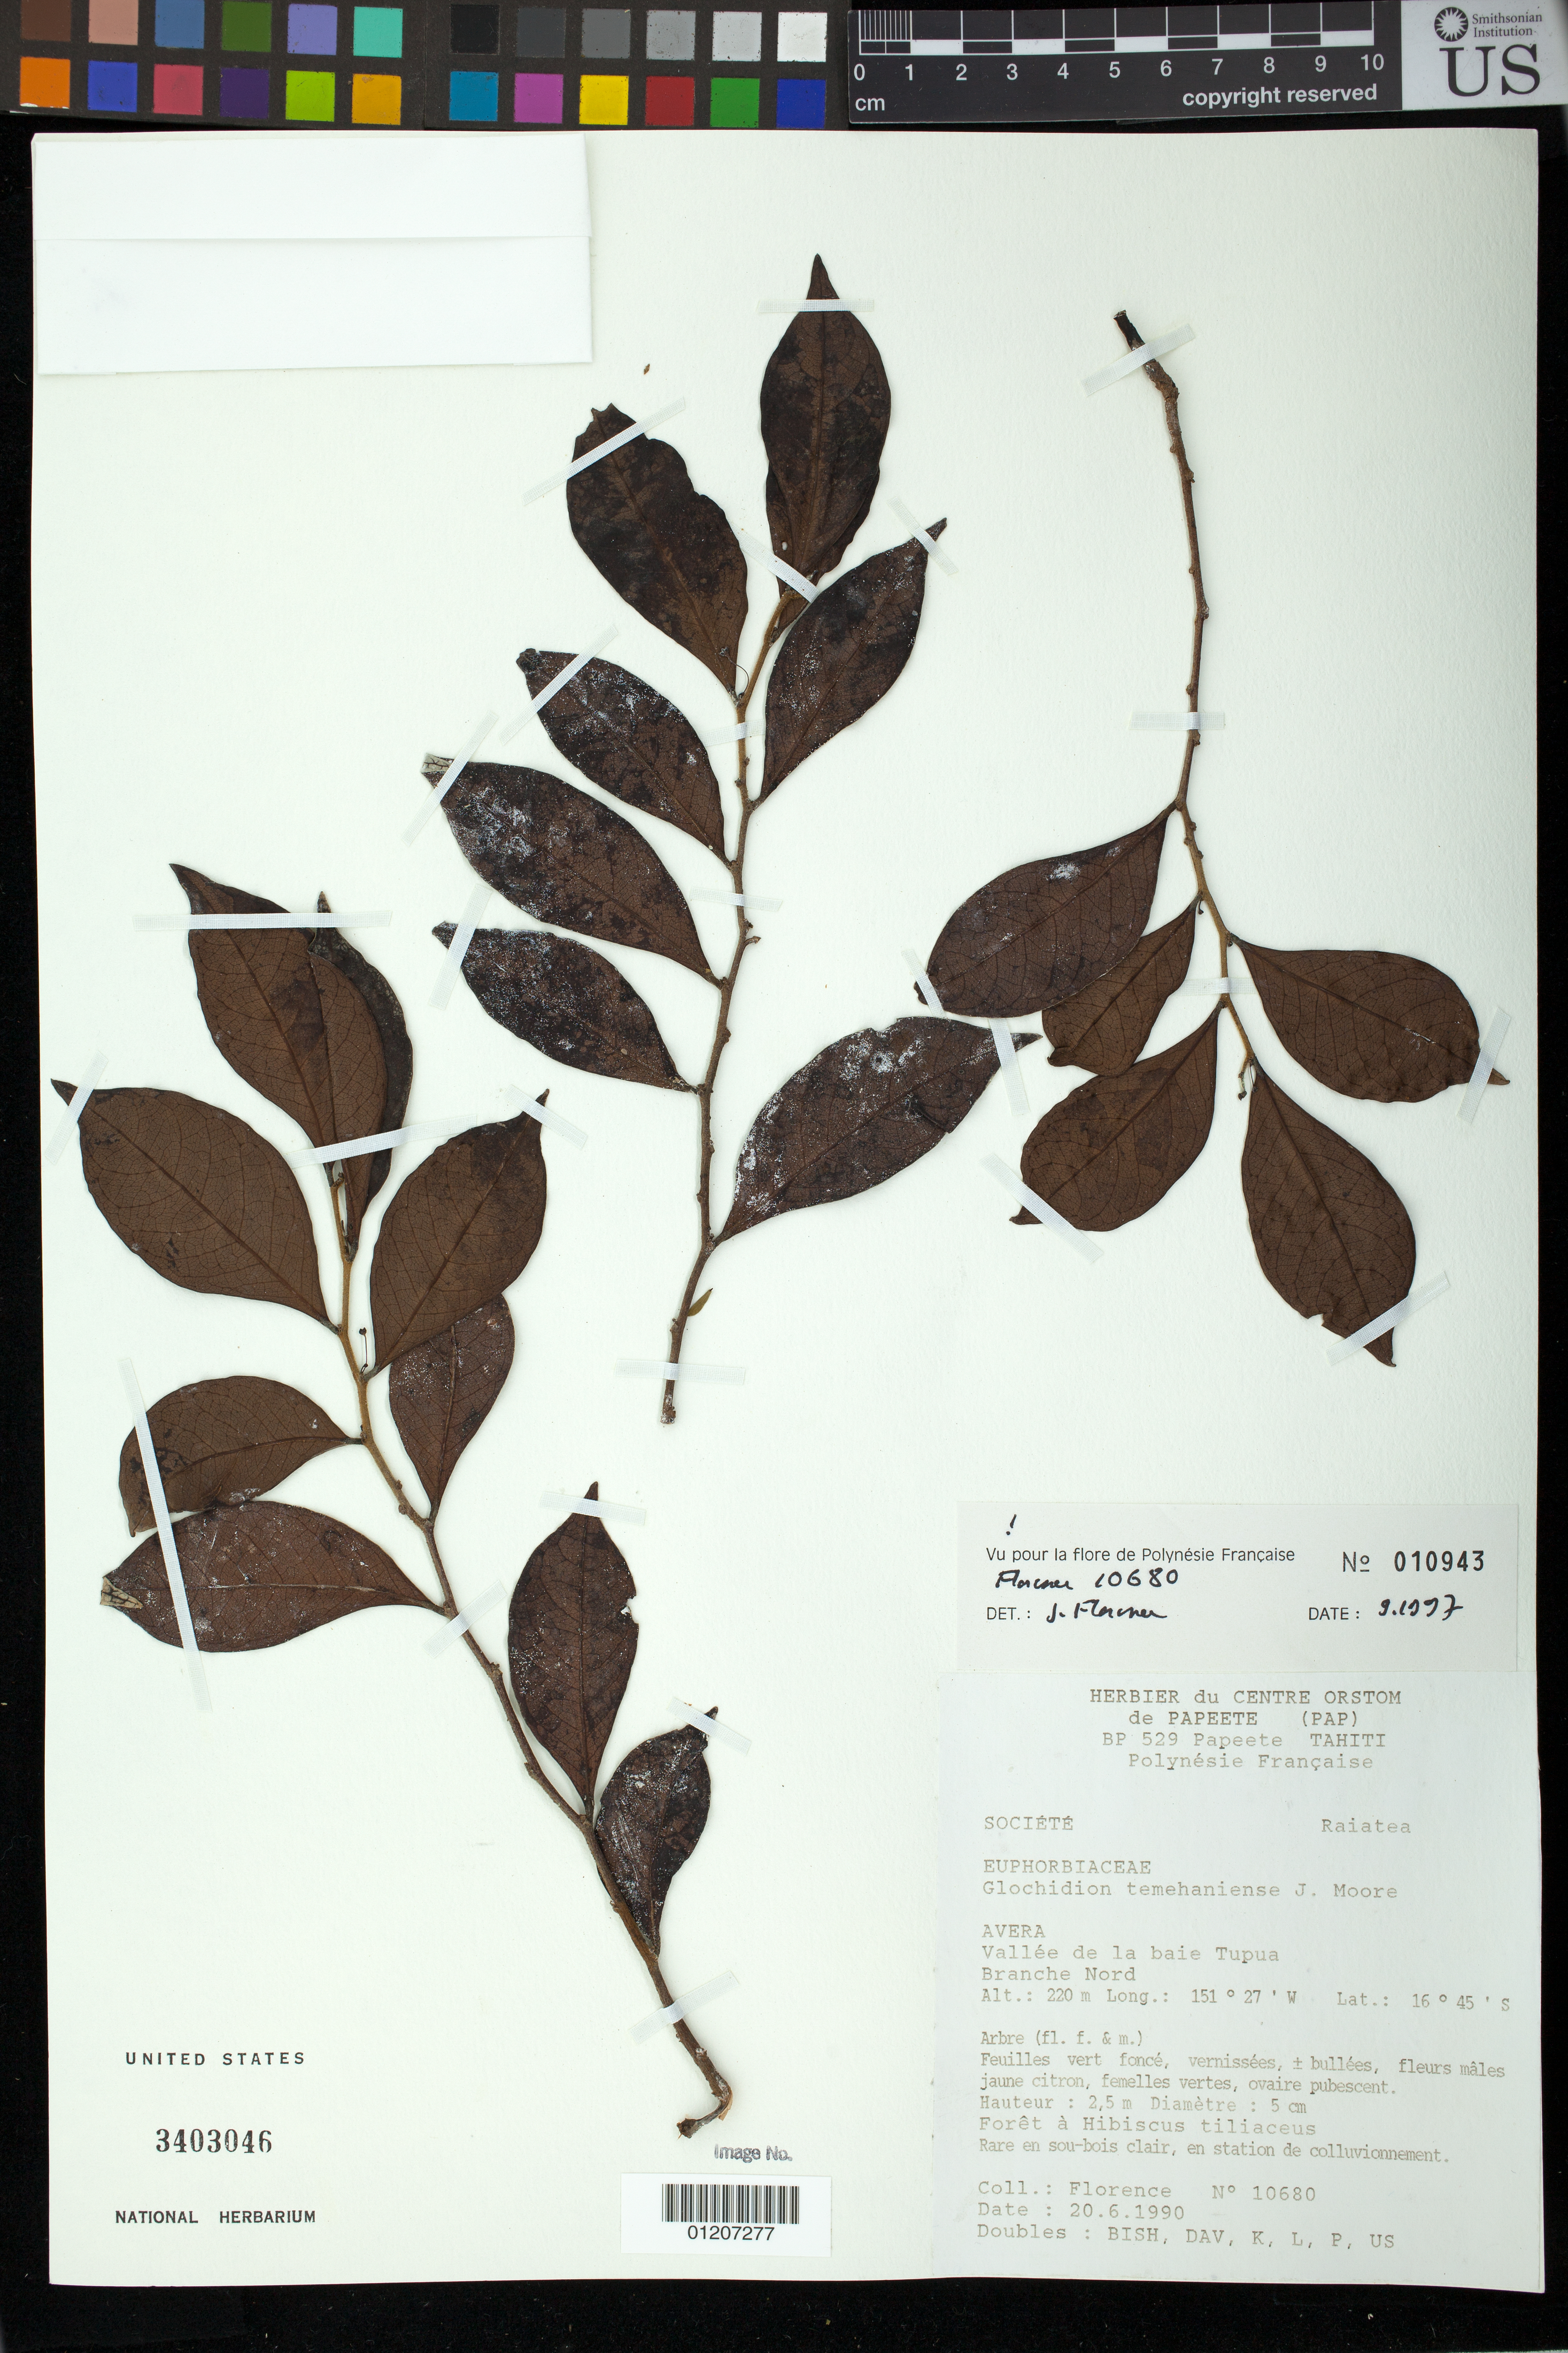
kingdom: Plantae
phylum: Tracheophyta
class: Magnoliopsida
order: Malpighiales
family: Phyllanthaceae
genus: Phyllanthus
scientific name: Phyllanthus temehaniensis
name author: (J.W. Moore) W.L. Wagner & Lorence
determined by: Wagner, W. L., (BOT), Smithsonian Institution - National Museum of Natural History (UNITED STATES)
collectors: J. Florence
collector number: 10680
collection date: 1990-06-20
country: French Polynesia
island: Raiatea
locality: Avera, Vallèe de la baie Tupua. Branche Nord.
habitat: Forèt, rare en sou-bois clair.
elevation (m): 220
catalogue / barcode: US 3403046